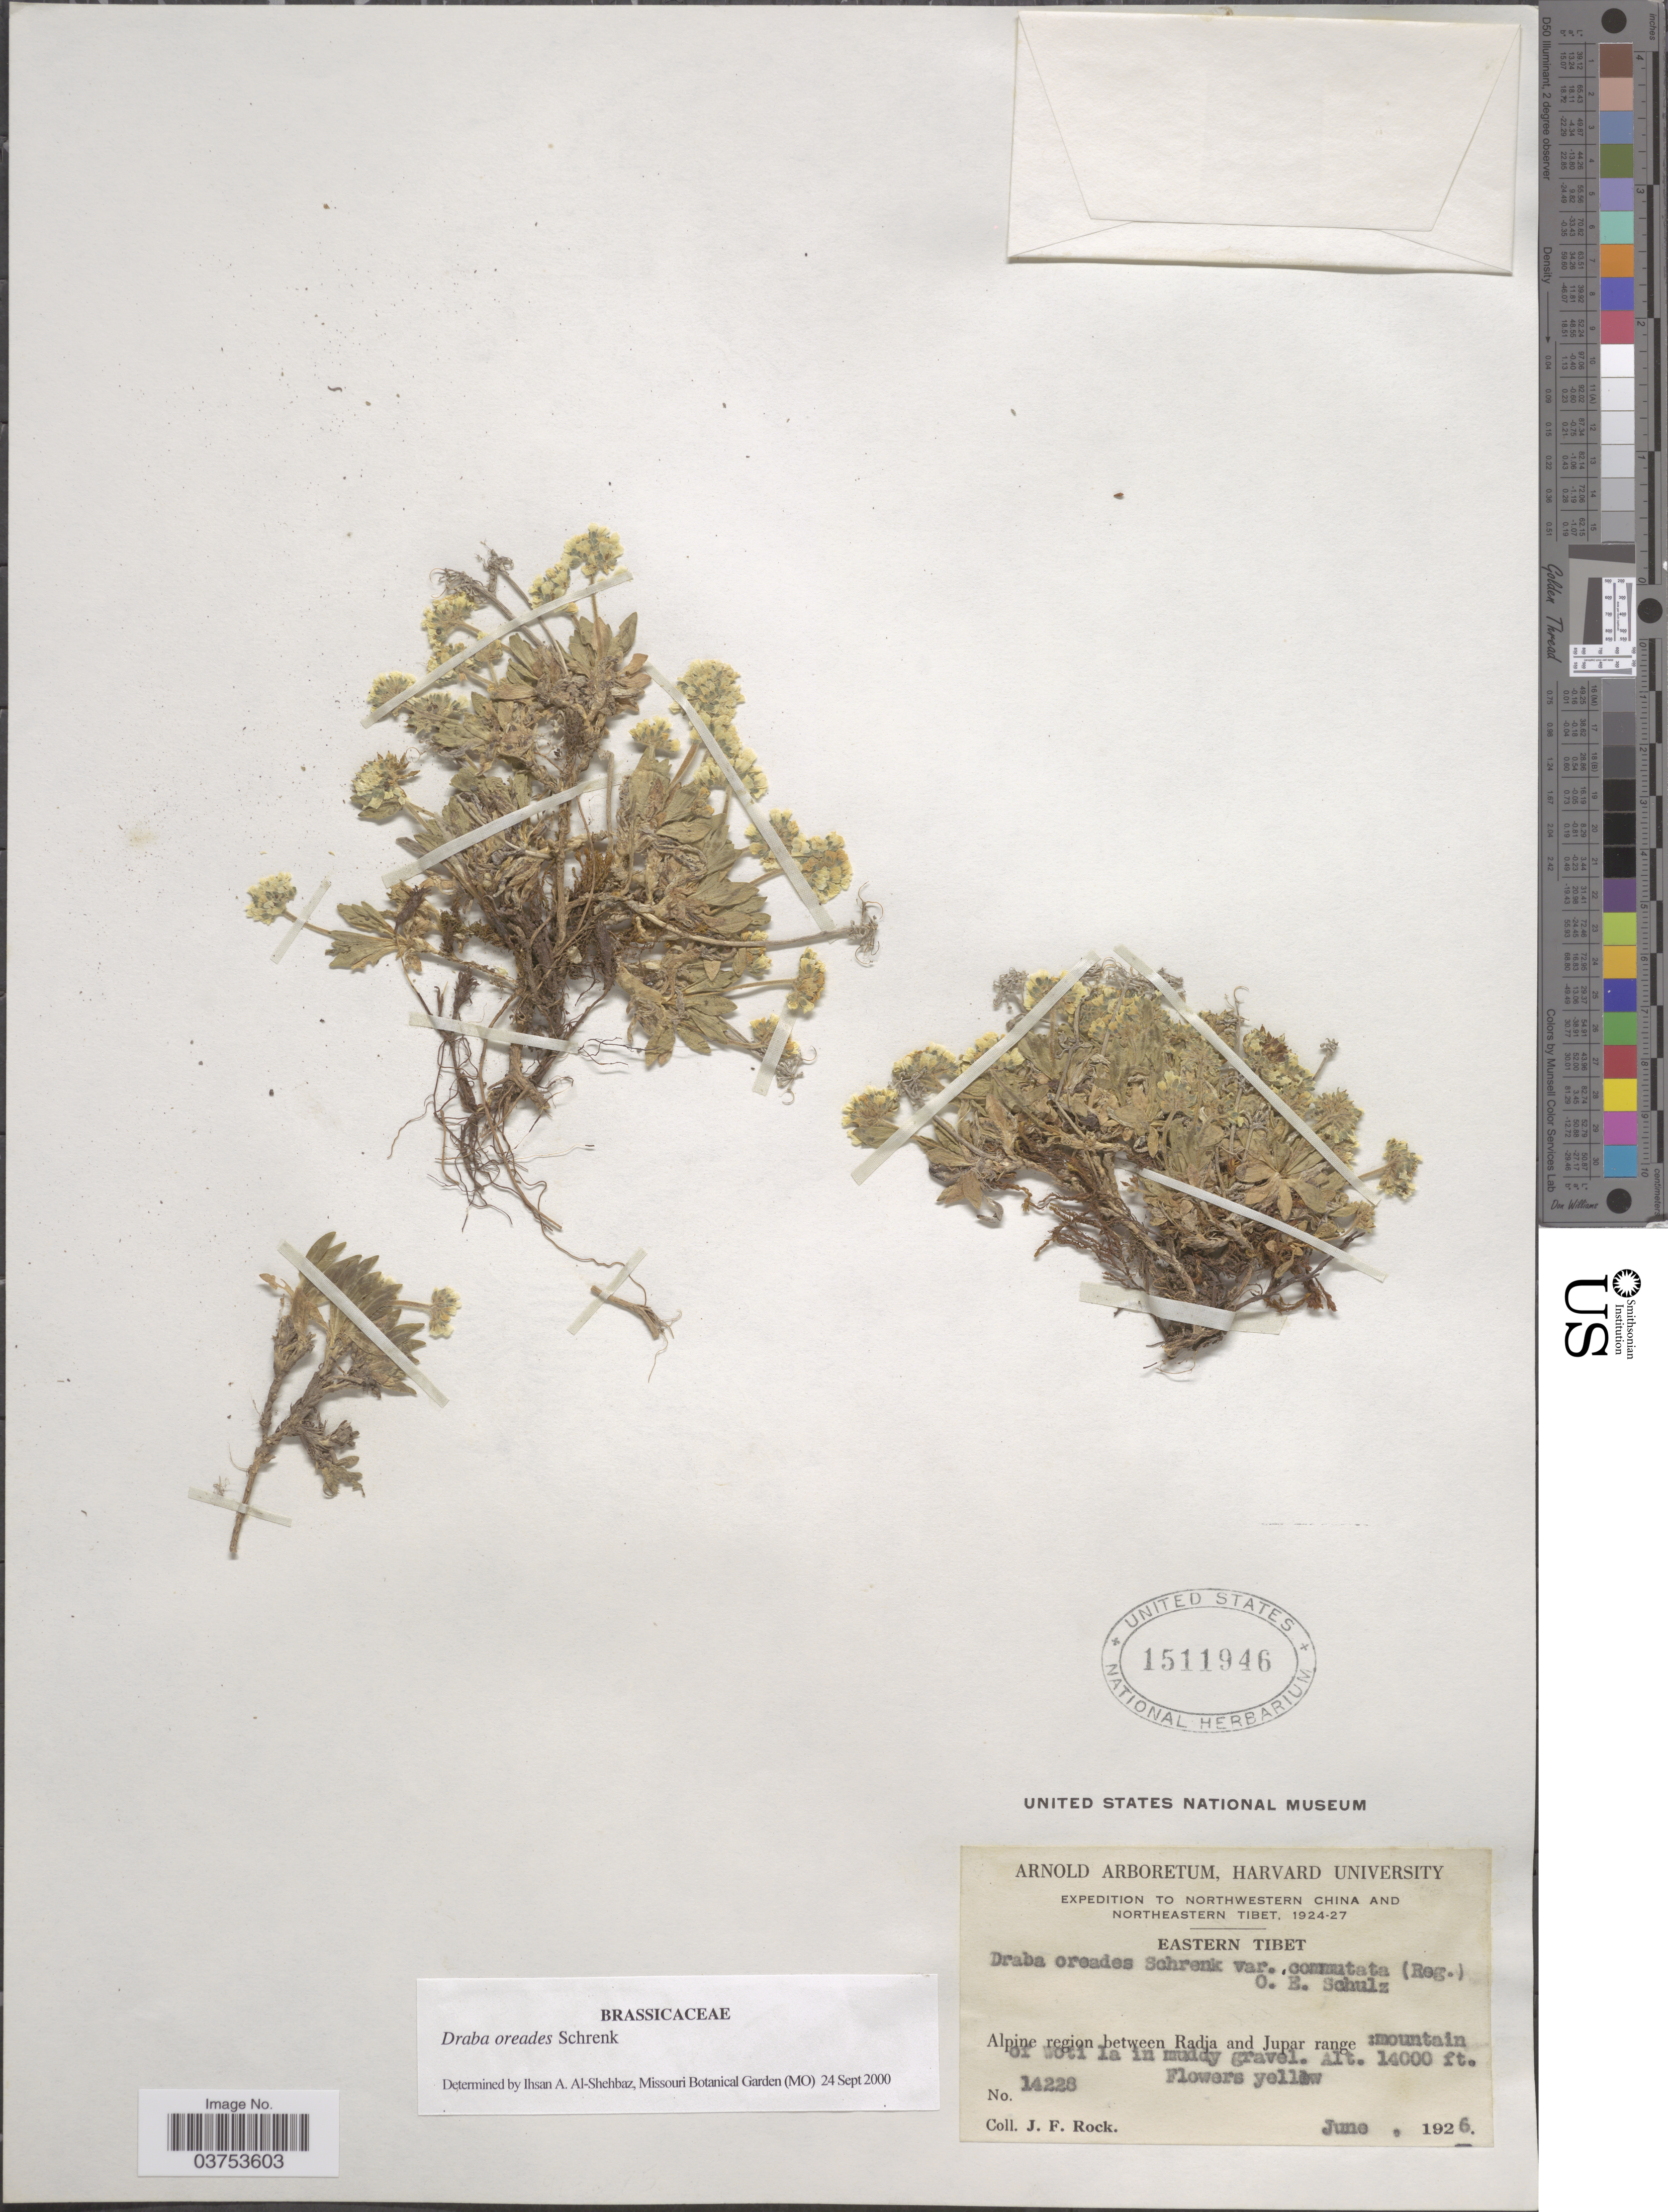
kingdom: Plantae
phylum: Tracheophyta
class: Magnoliopsida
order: Brassicales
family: Brassicaceae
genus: Draba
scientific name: Draba oreadum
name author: Maire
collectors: J. Rock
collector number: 14228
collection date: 1926-06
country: China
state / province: Xizang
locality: Northwestern China and Northeastern Tibet. Eastern Tibet. Alpine region between Radja and Jupar range: mountain of woti la in muddy gravel.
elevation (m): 4267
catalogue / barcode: US 1511946